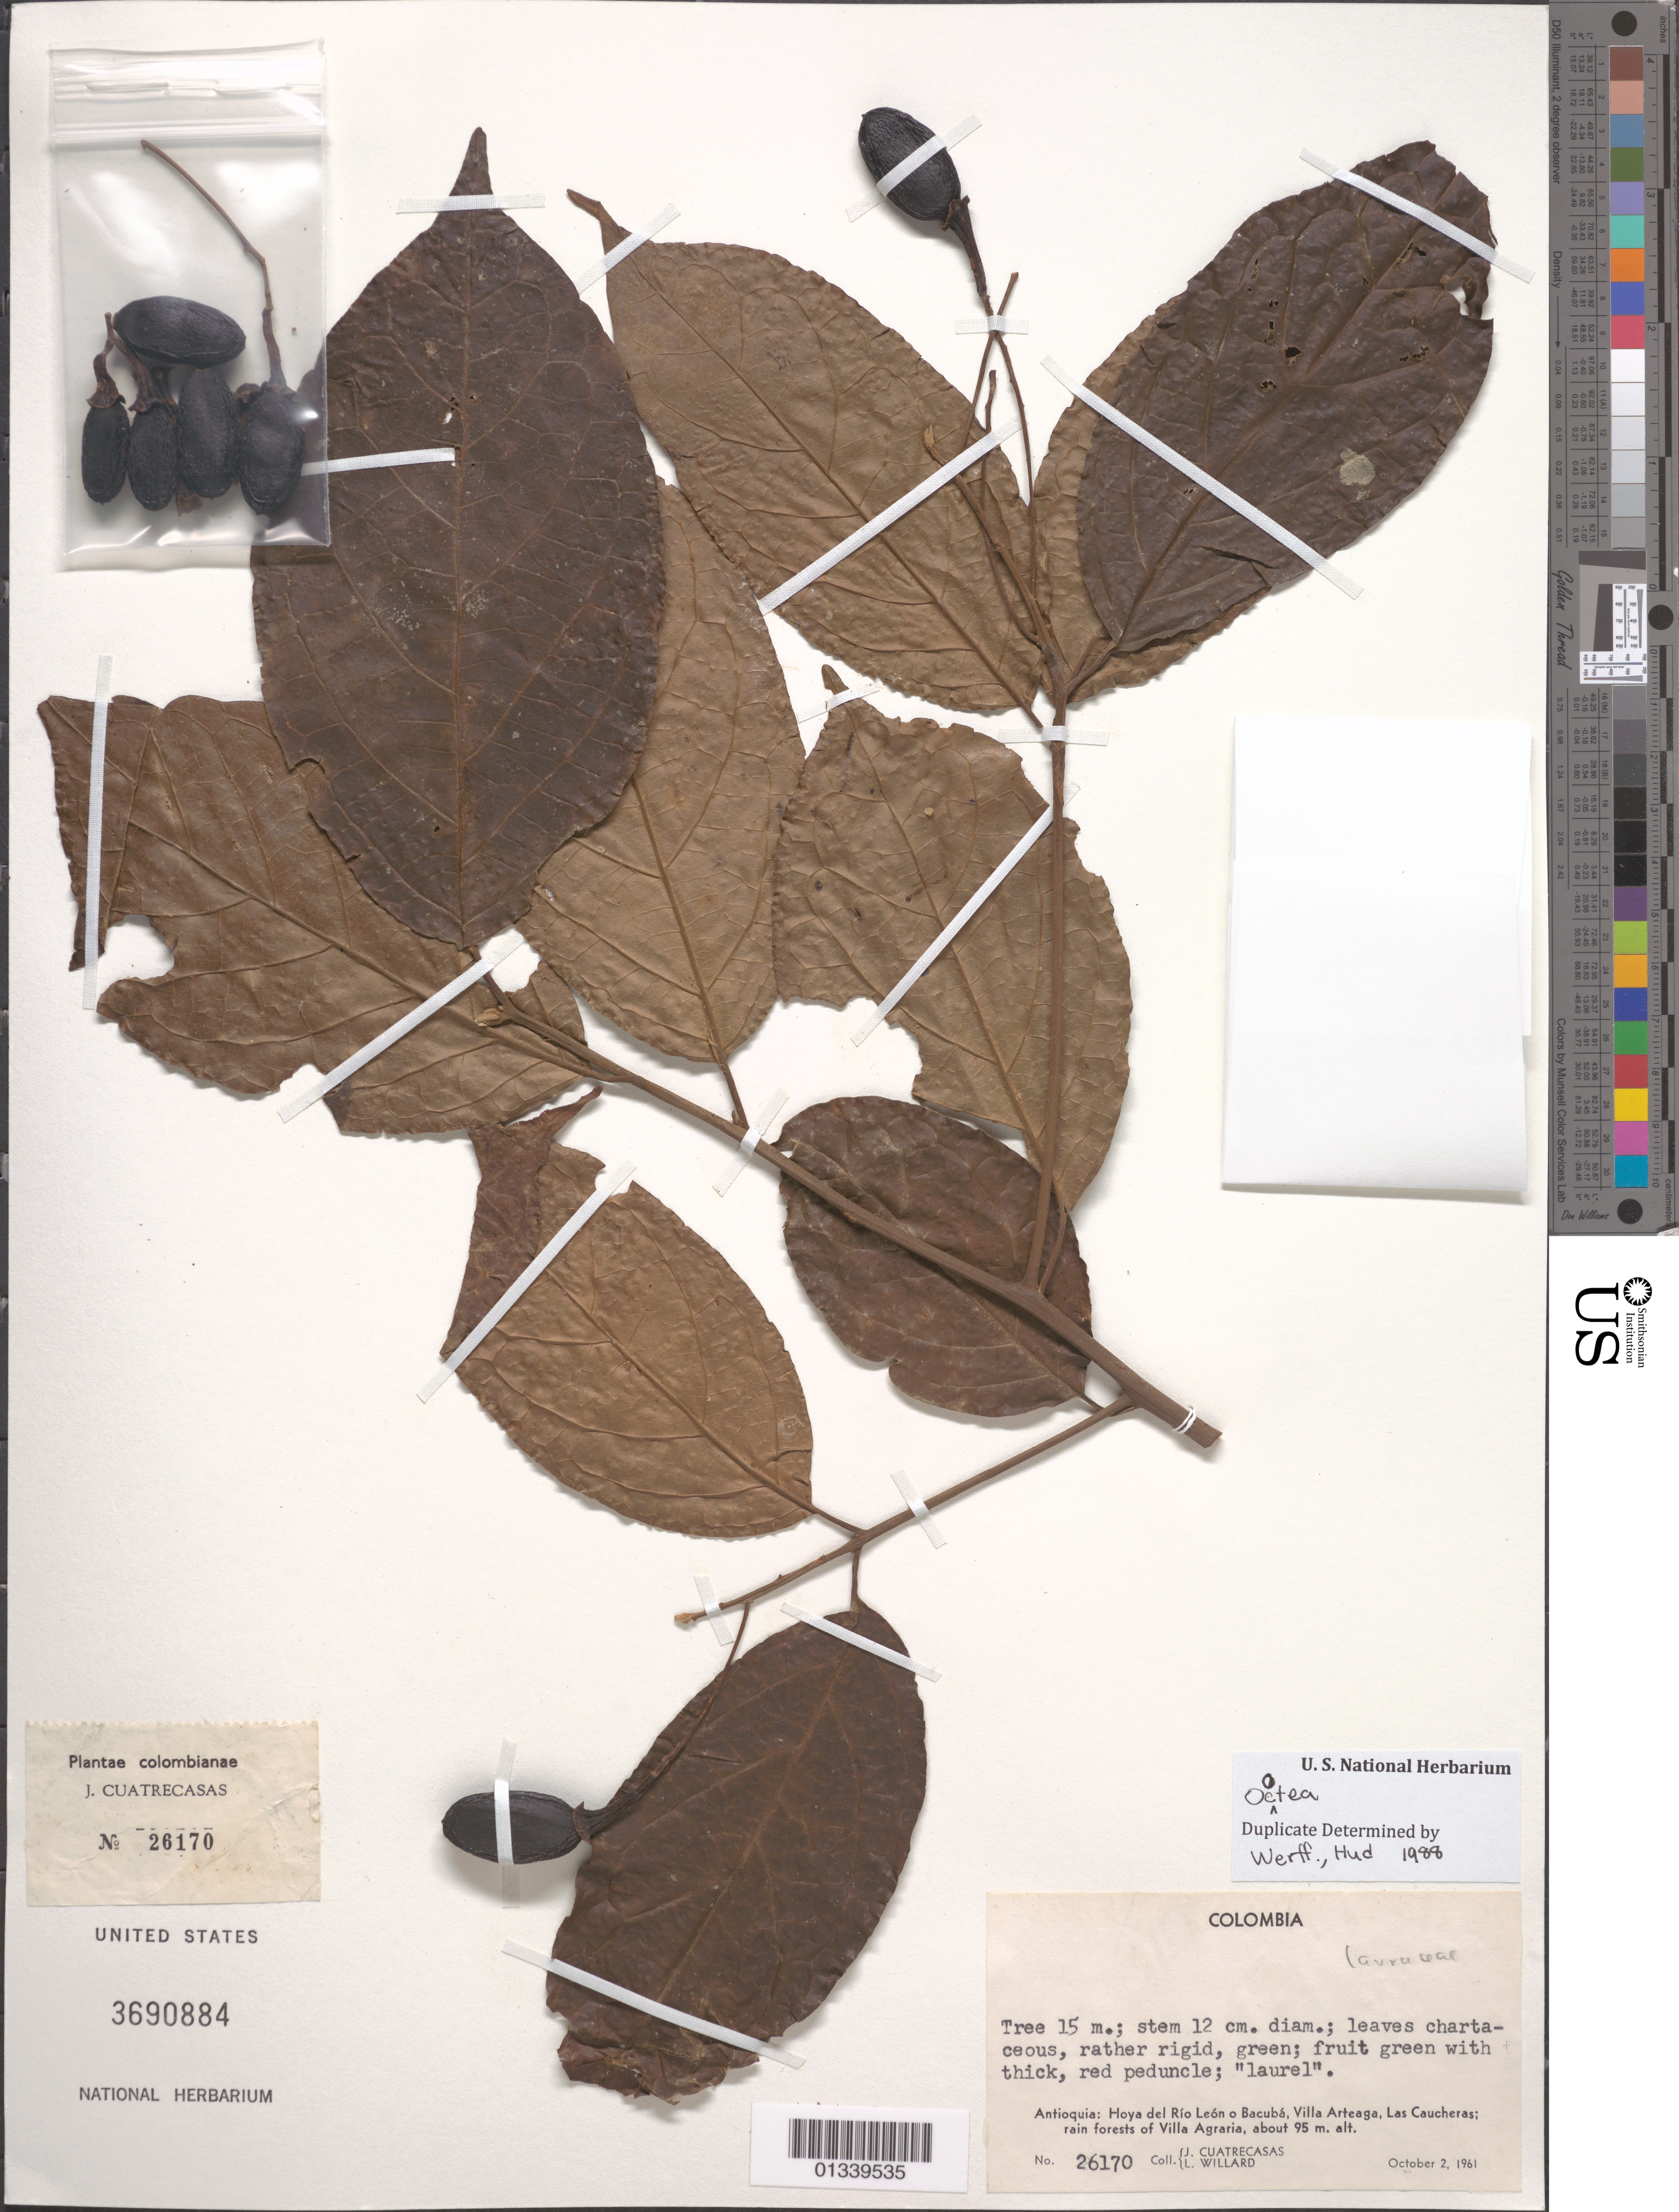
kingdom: Plantae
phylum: Tracheophyta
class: Magnoliopsida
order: Laurales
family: Lauraceae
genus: Ocotea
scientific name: Ocotea sp.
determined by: van der Werff, H. H.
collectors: J. Cuatrecasas & L. Willard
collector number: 26170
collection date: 1961-10-02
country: Colombia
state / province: Antioquia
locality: Hoya del Rio Leon o Bacuba, Villa Arteaga, Las Caucheras; rain forests of Villa Agraria.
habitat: Rain forest of Villa Agraria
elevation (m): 95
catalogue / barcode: US 3690884